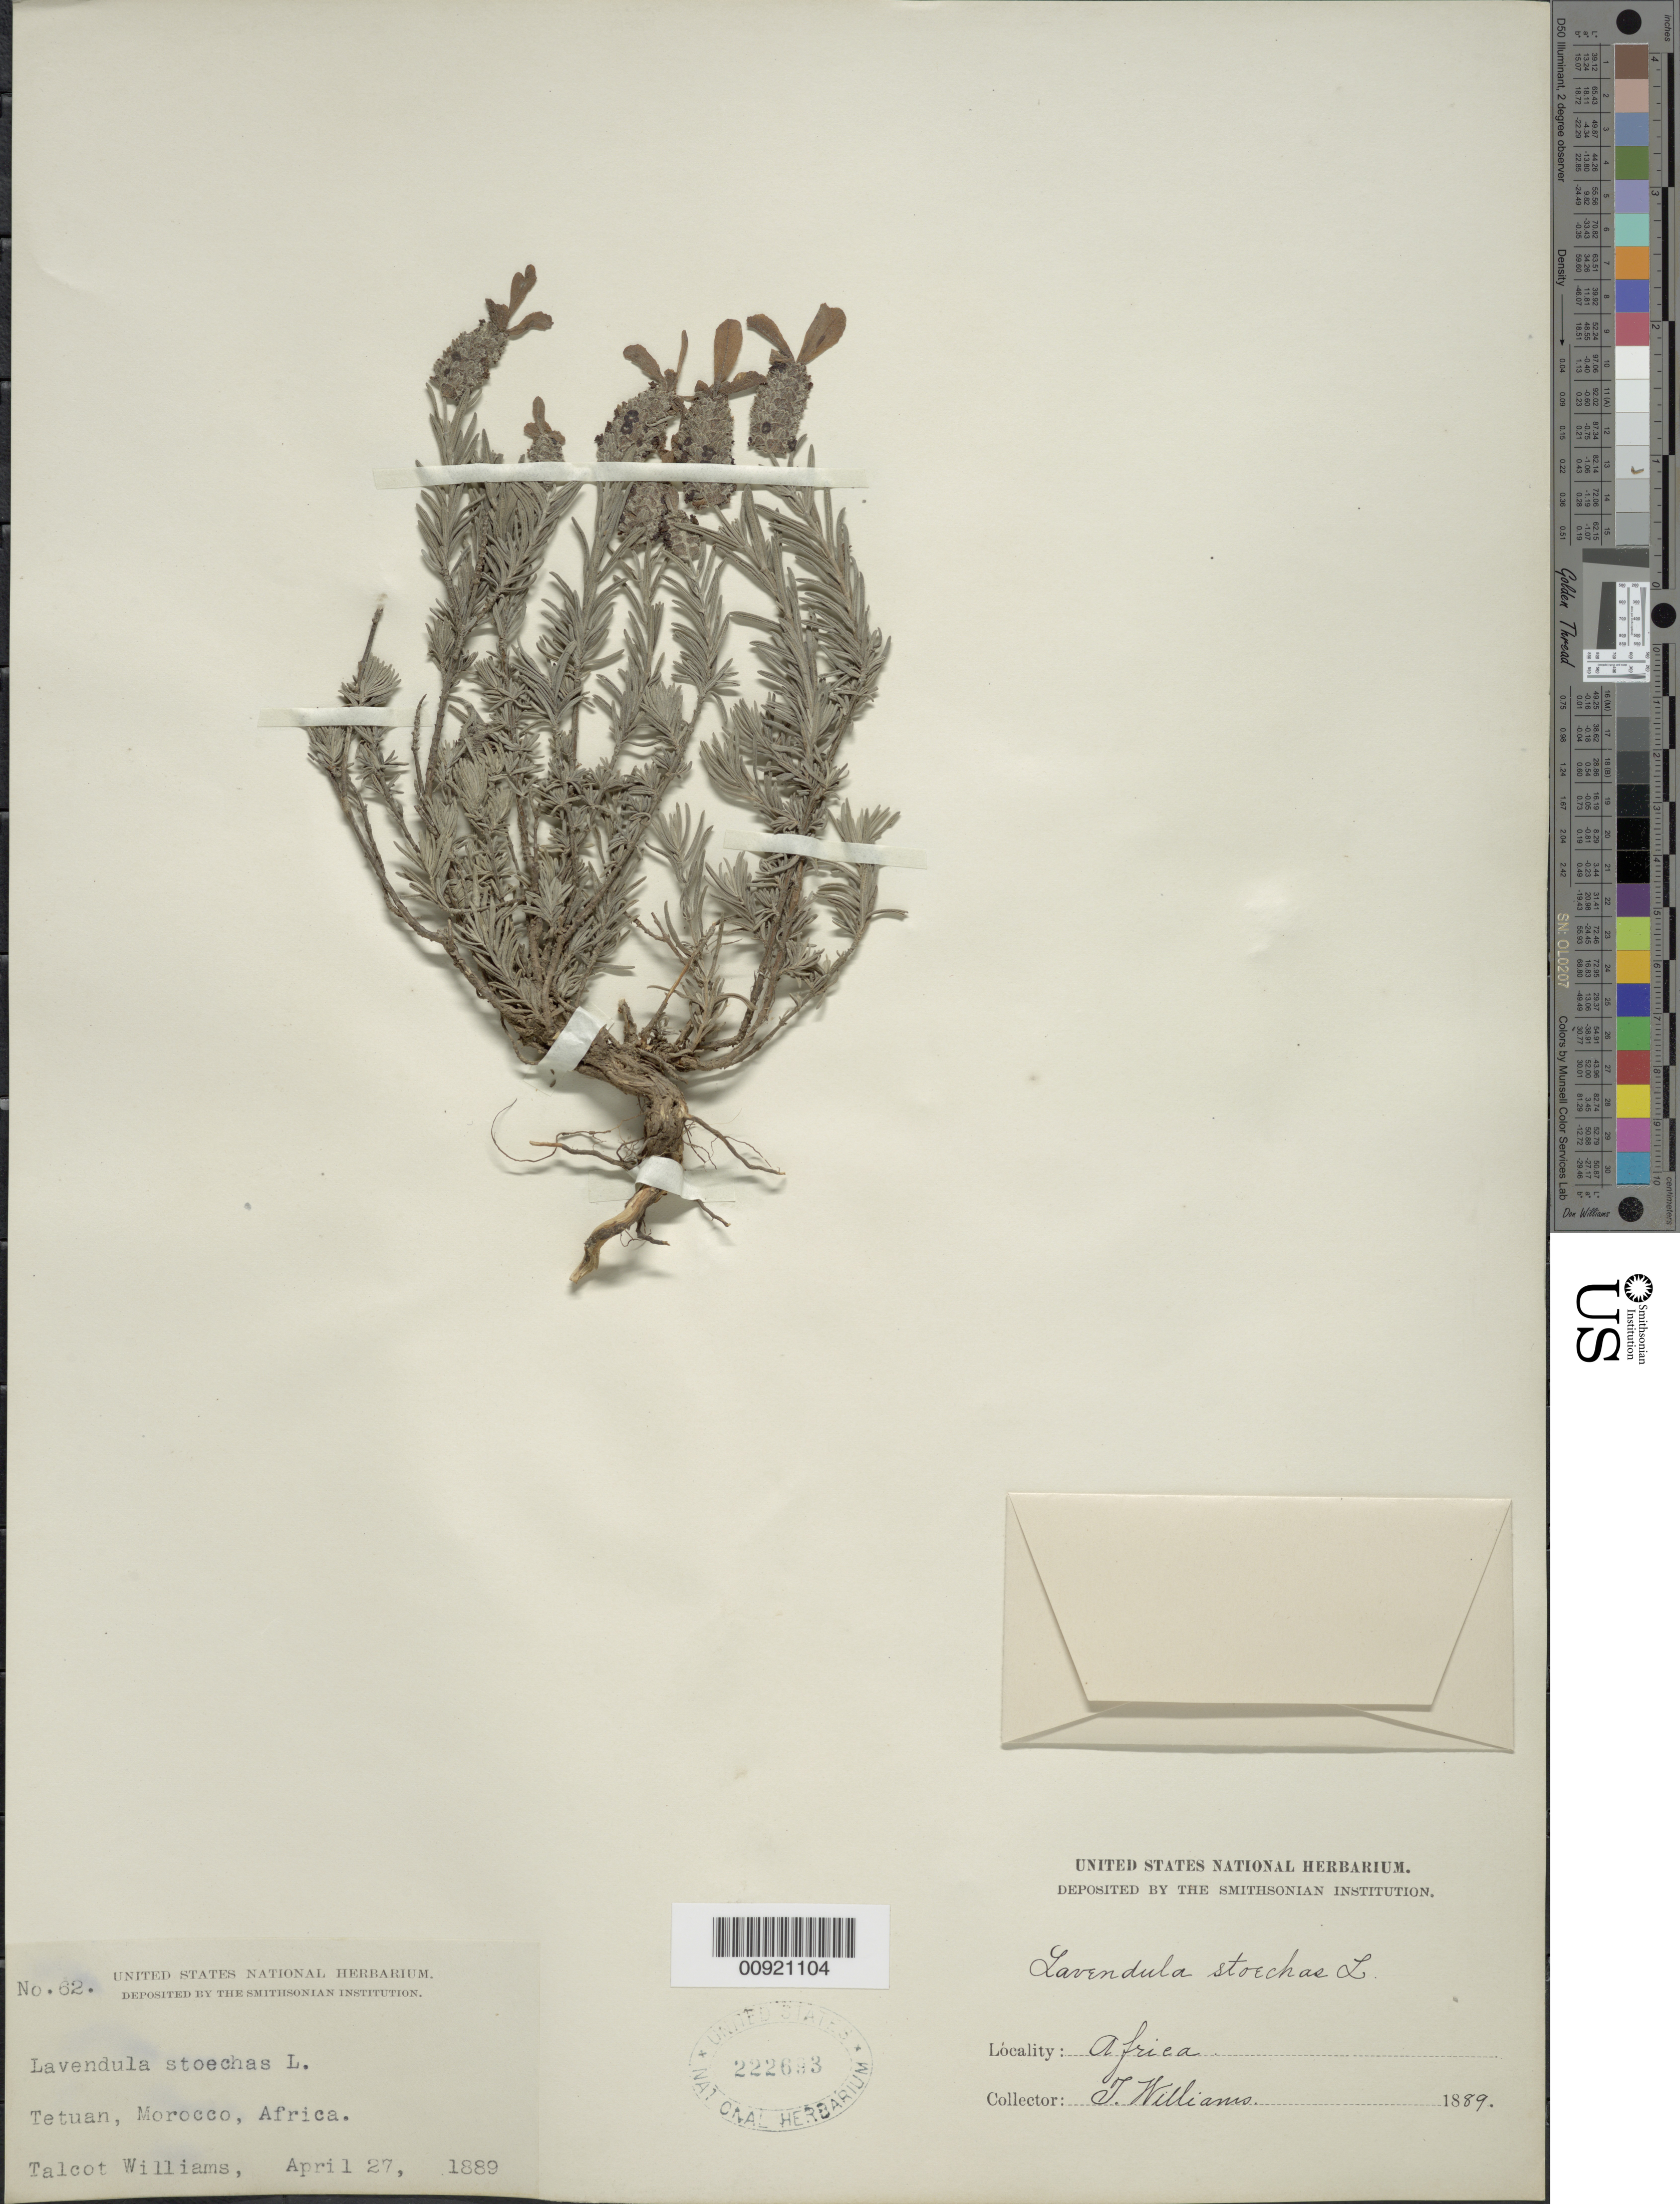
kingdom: Plantae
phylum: Tracheophyta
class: Magnoliopsida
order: Lamiales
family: Lamiaceae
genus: Lavandula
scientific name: Lavandula stoechas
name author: L.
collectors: T. Williams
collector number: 62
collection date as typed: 27 Apr 1889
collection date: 1889-04-27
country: Morocco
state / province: Tetouan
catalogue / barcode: US 222693